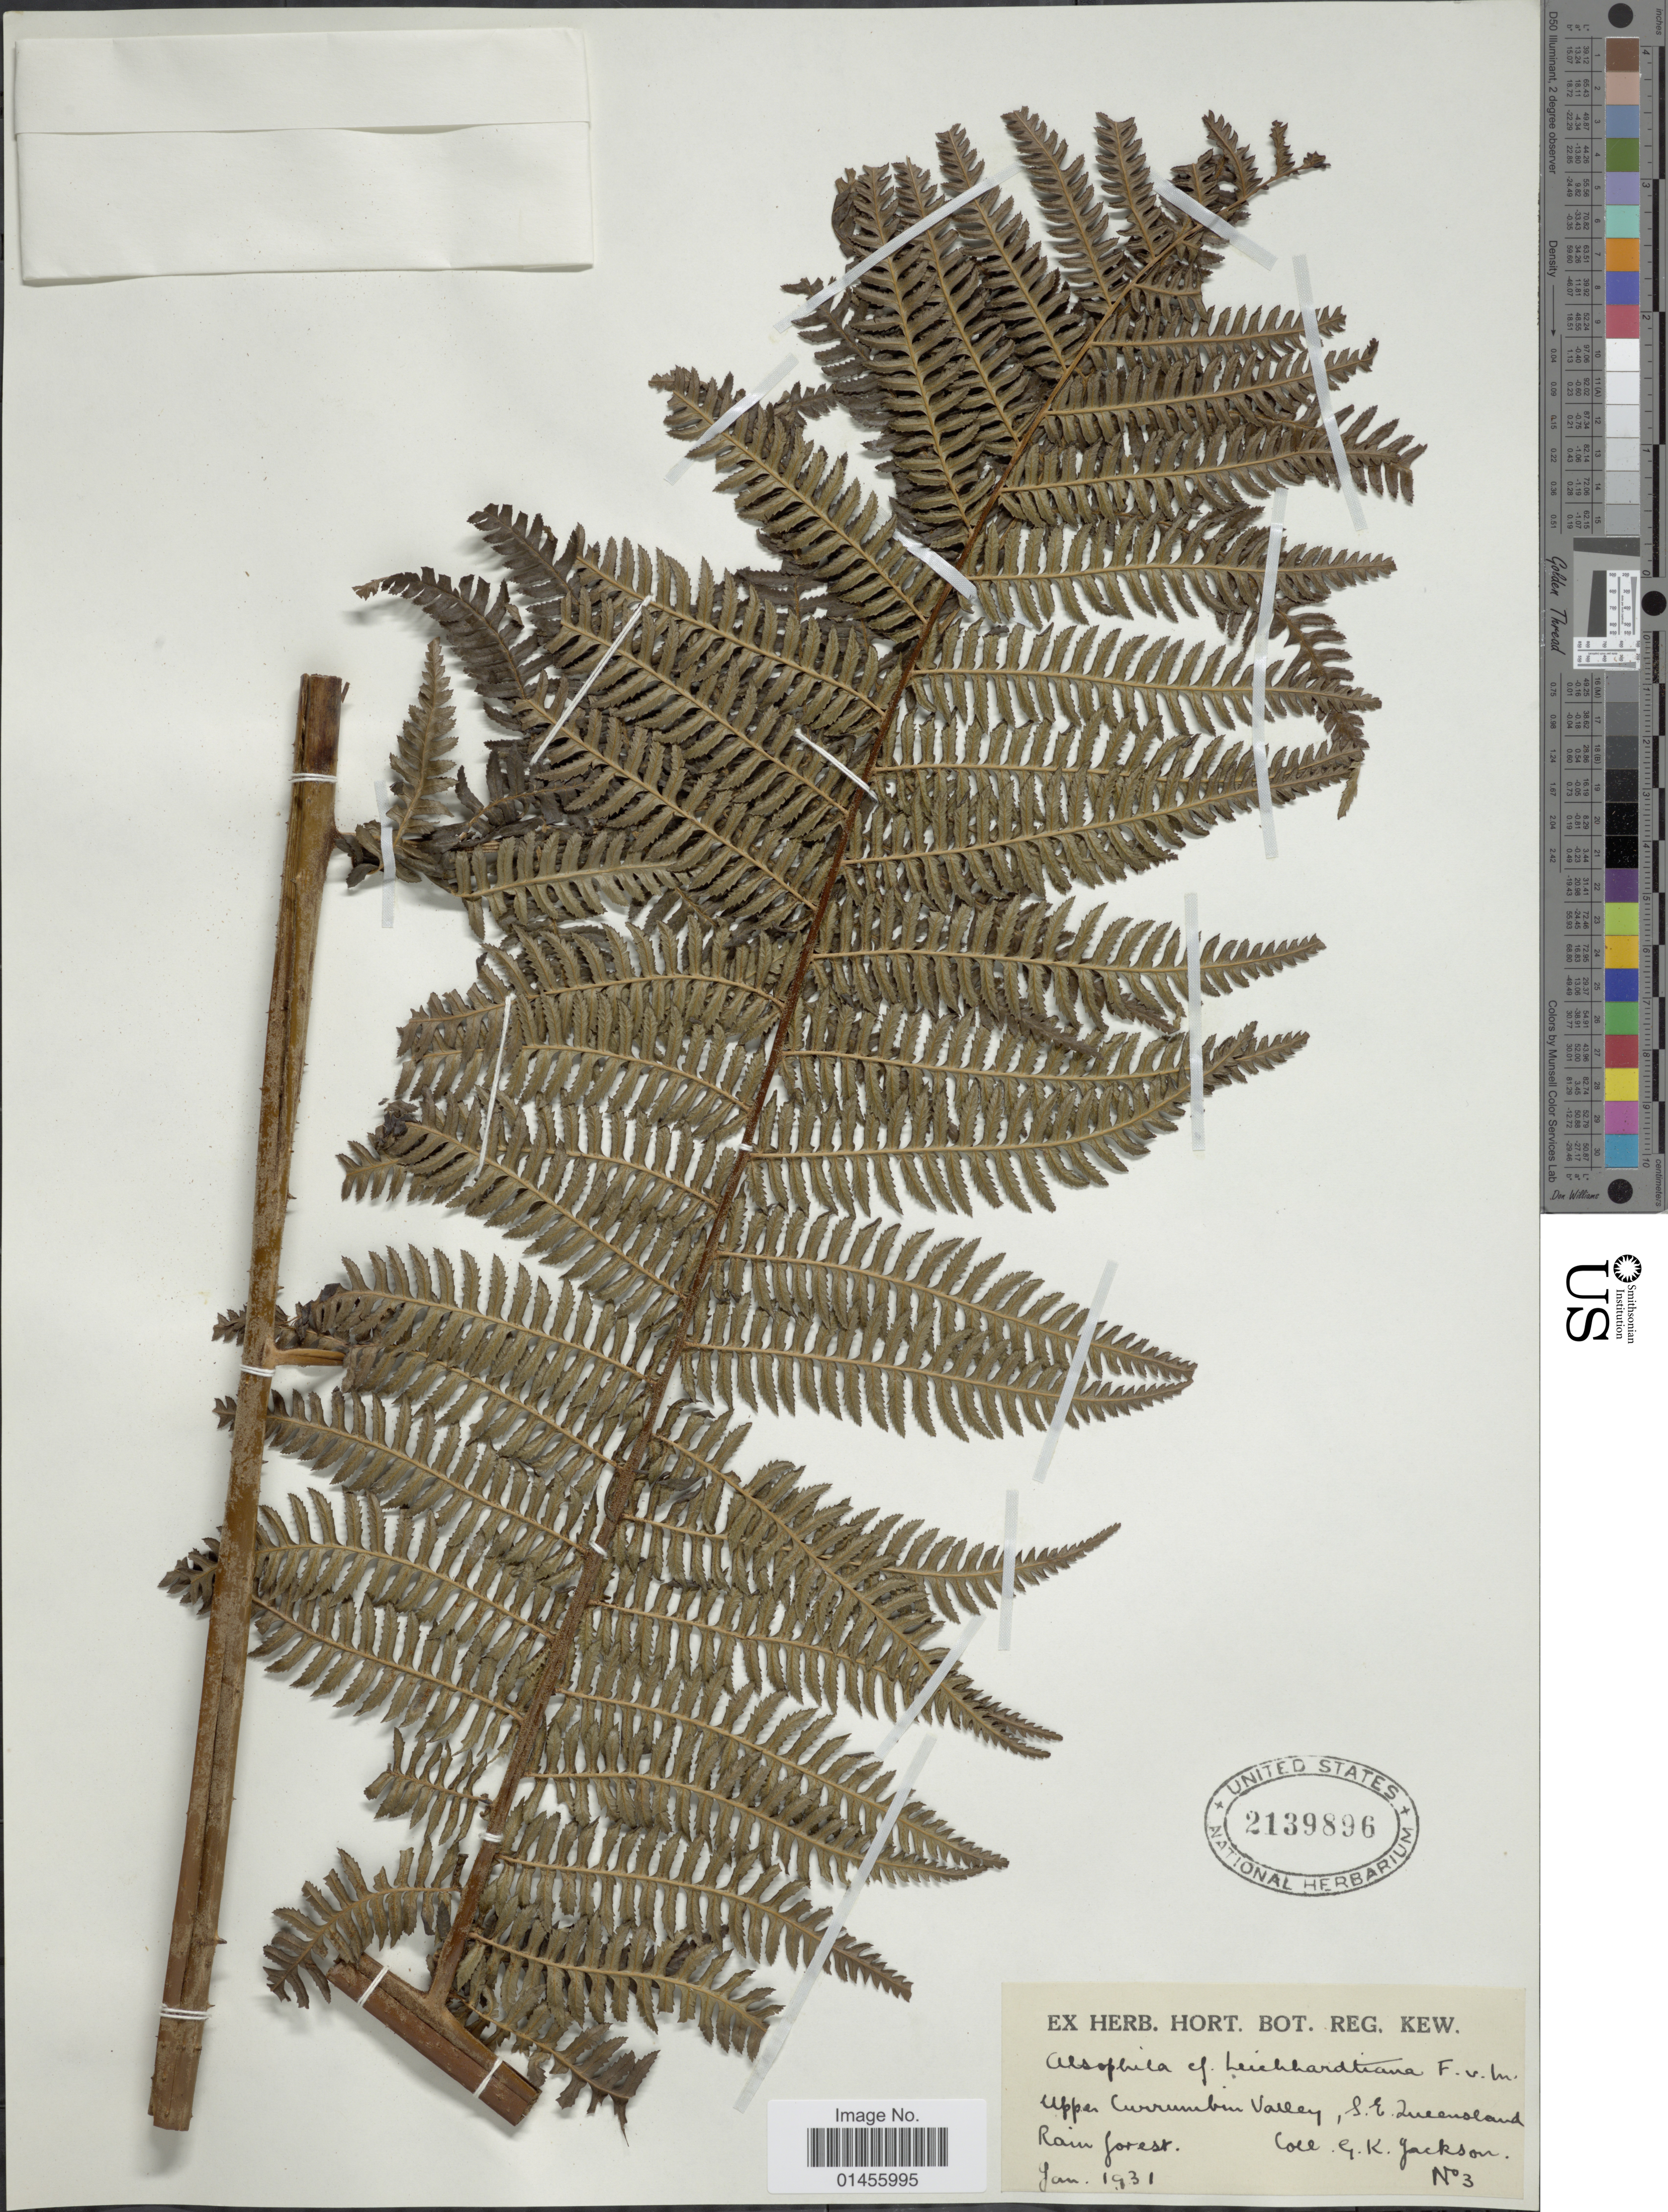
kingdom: Plantae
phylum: Tracheophyta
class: Polypodiopsida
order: Cyatheales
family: Cyatheaceae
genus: Alsophila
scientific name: Alsophila australis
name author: R. Br.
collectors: G. Jackson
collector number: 3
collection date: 1931-01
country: Australia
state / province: Queensland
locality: Upper Currumbin Valley, S.E. Queensland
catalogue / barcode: US 2139896